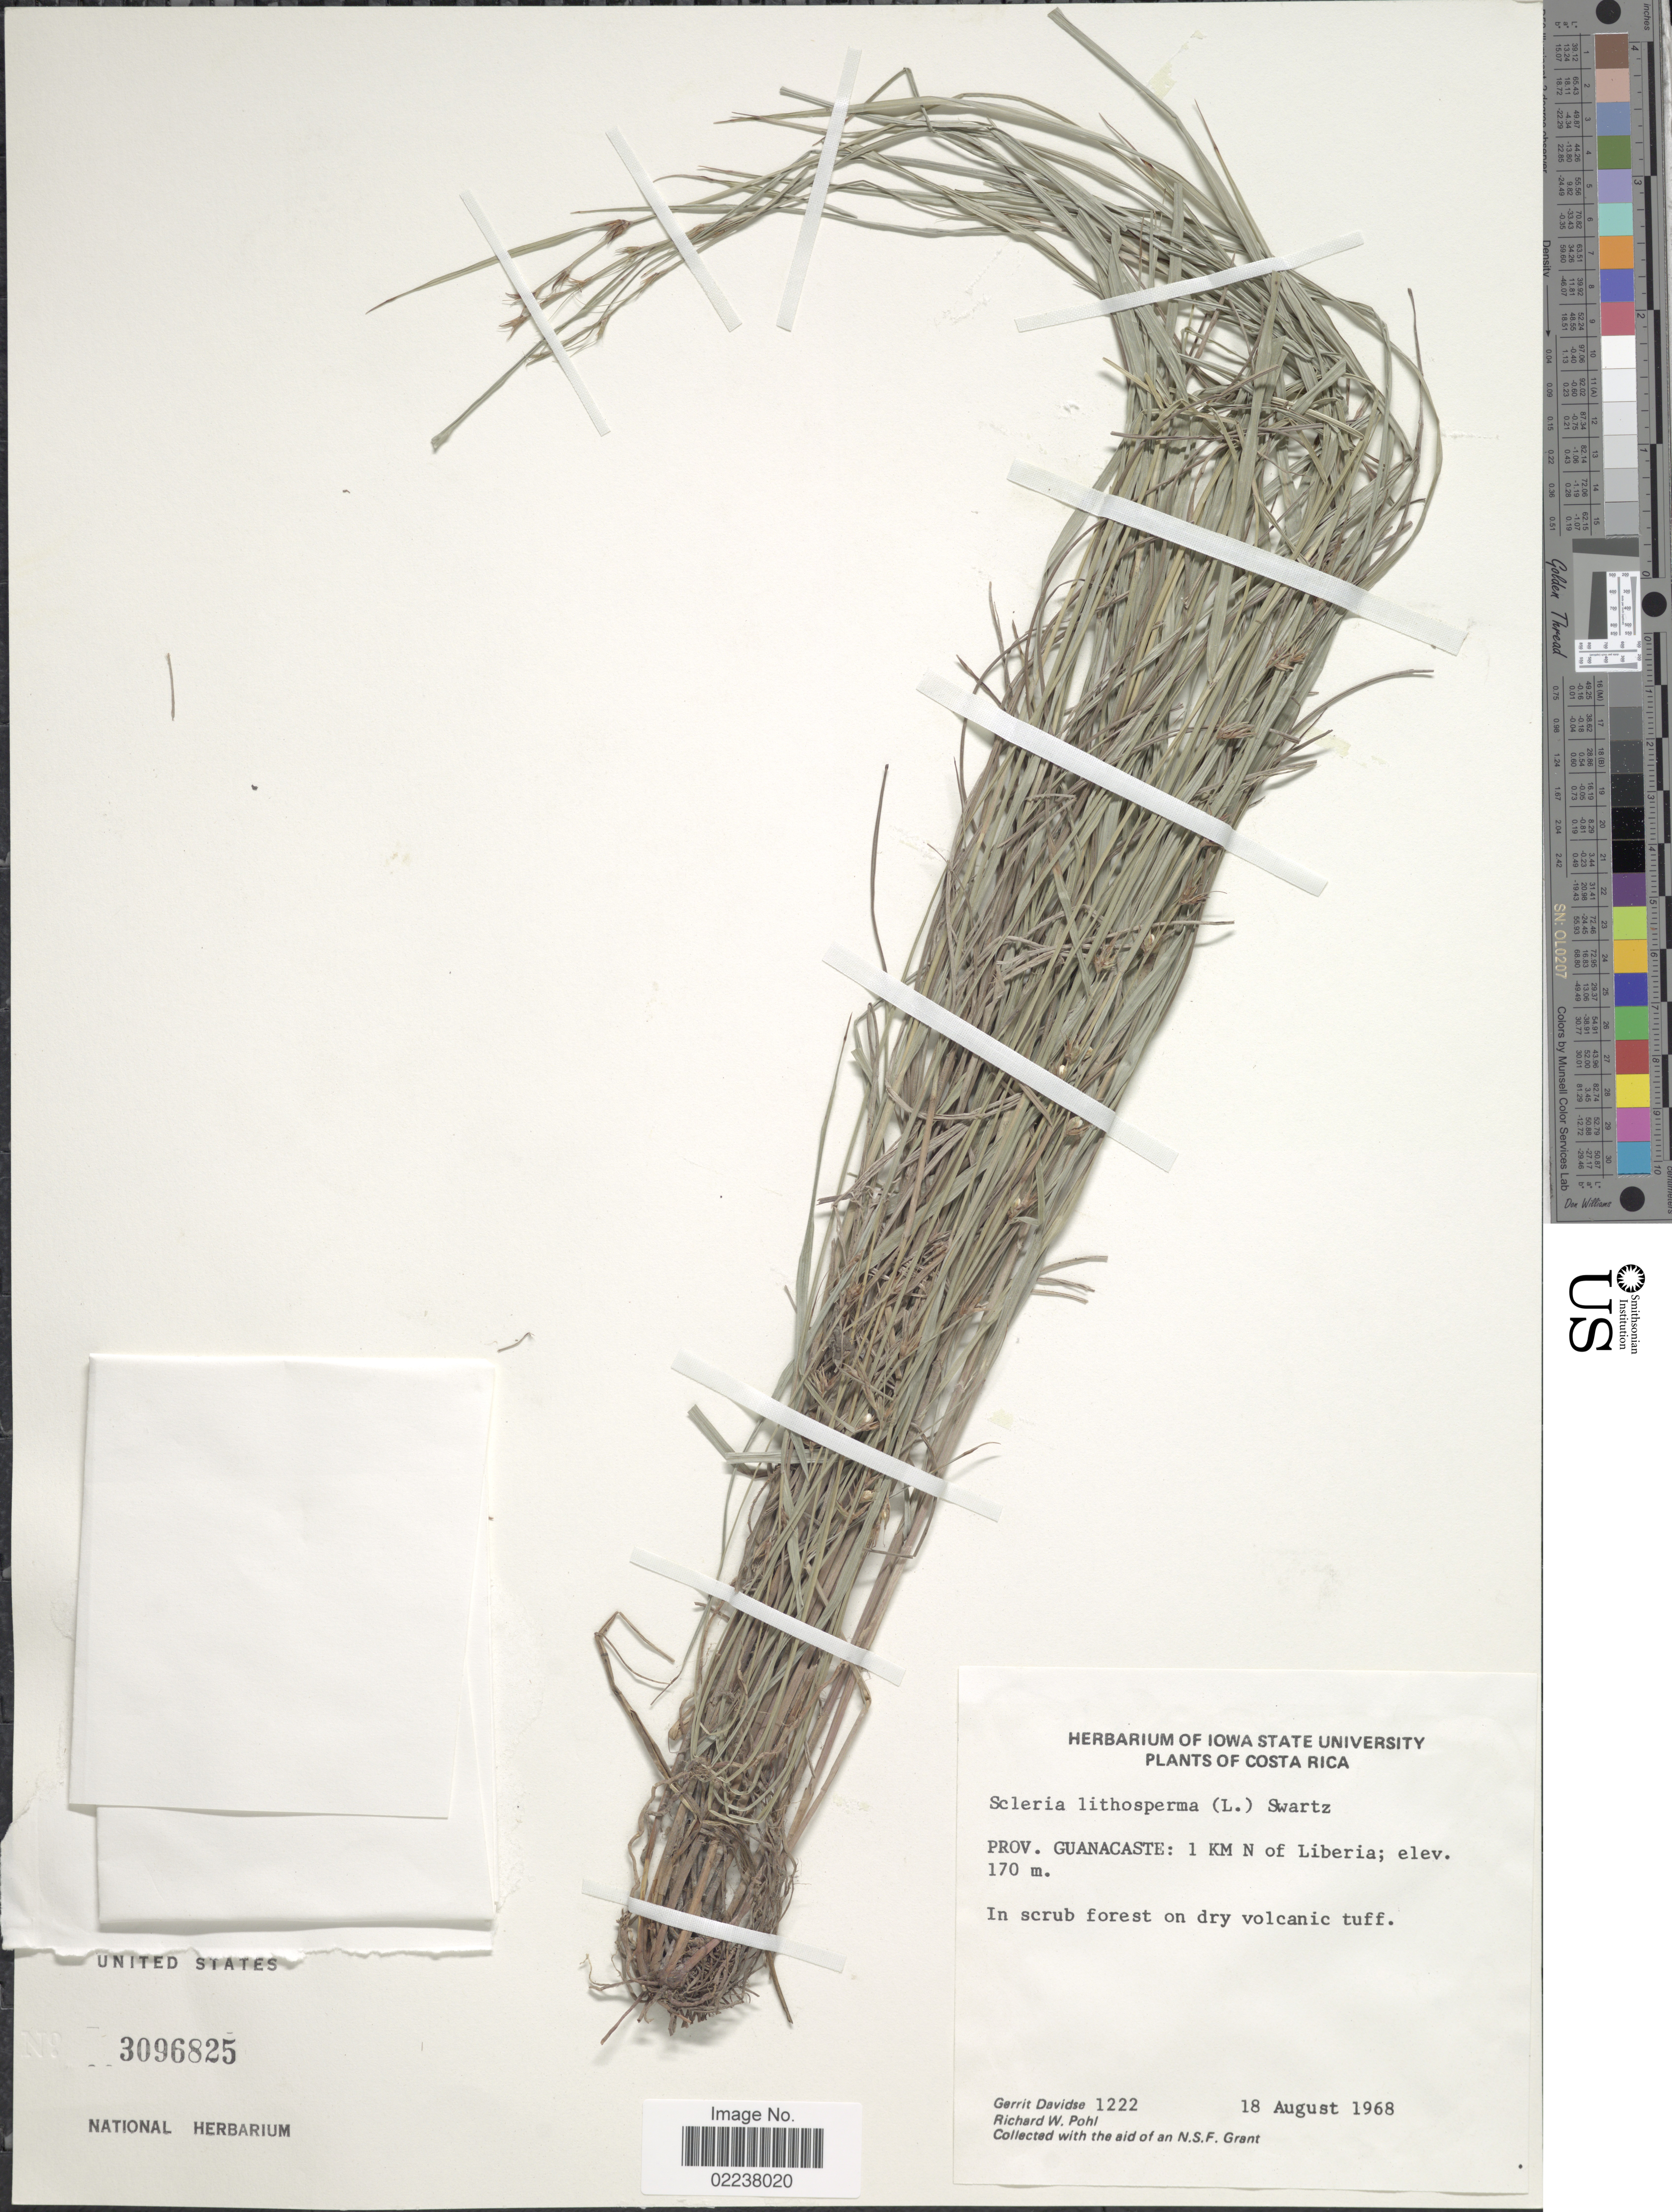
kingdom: Plantae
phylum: Tracheophyta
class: Liliopsida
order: Poales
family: Cyperaceae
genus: Scleria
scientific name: Scleria lithosperma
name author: (L.) Sw.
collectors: G. Davidse & R. W. Pohl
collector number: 1222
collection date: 1968-08-18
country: Costa Rica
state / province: Guanacaste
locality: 1 KM N of Liberia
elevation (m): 170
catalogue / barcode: US 3096825